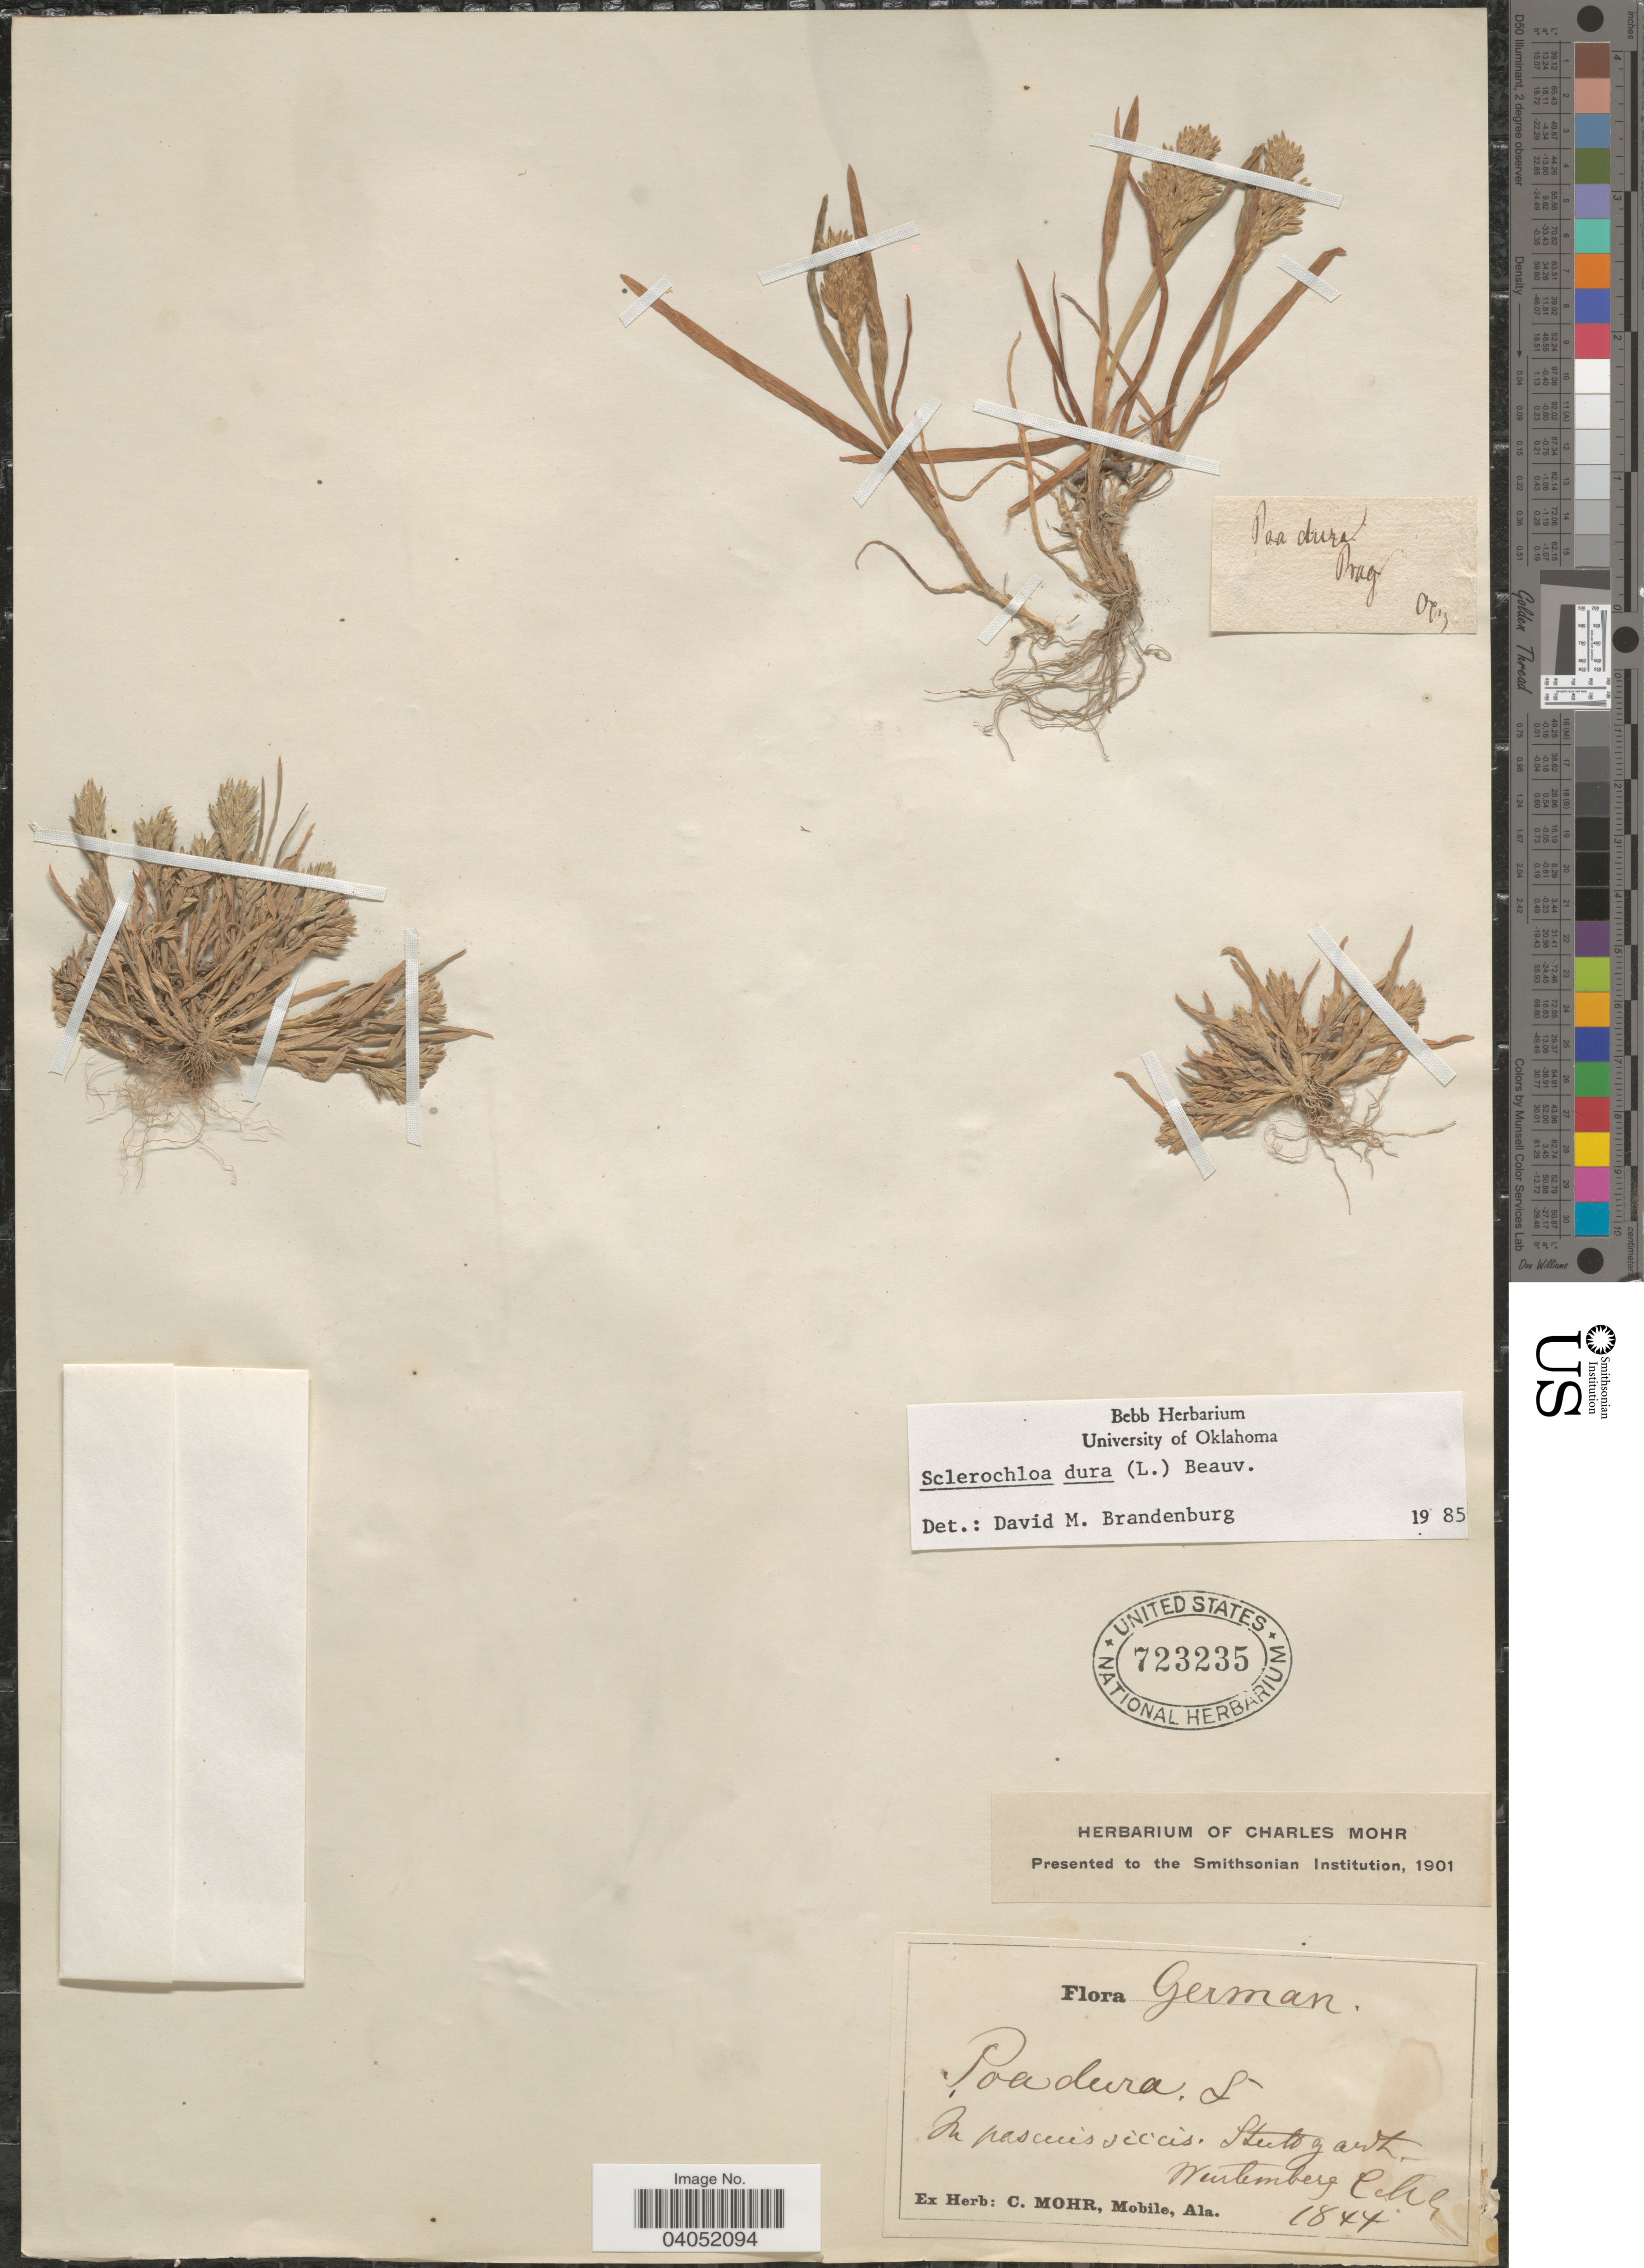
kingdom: Plantae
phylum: Tracheophyta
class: Liliopsida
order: Poales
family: Poaceae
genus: Sclerochloa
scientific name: Sclerochloa dura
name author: (L.) P. Beauv.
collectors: Mohr, C. T. (herbarium)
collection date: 1844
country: Germany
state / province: Baden-Württemberg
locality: In pascuis viccis. Stuttgart-Wurtemberg.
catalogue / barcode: US 723235